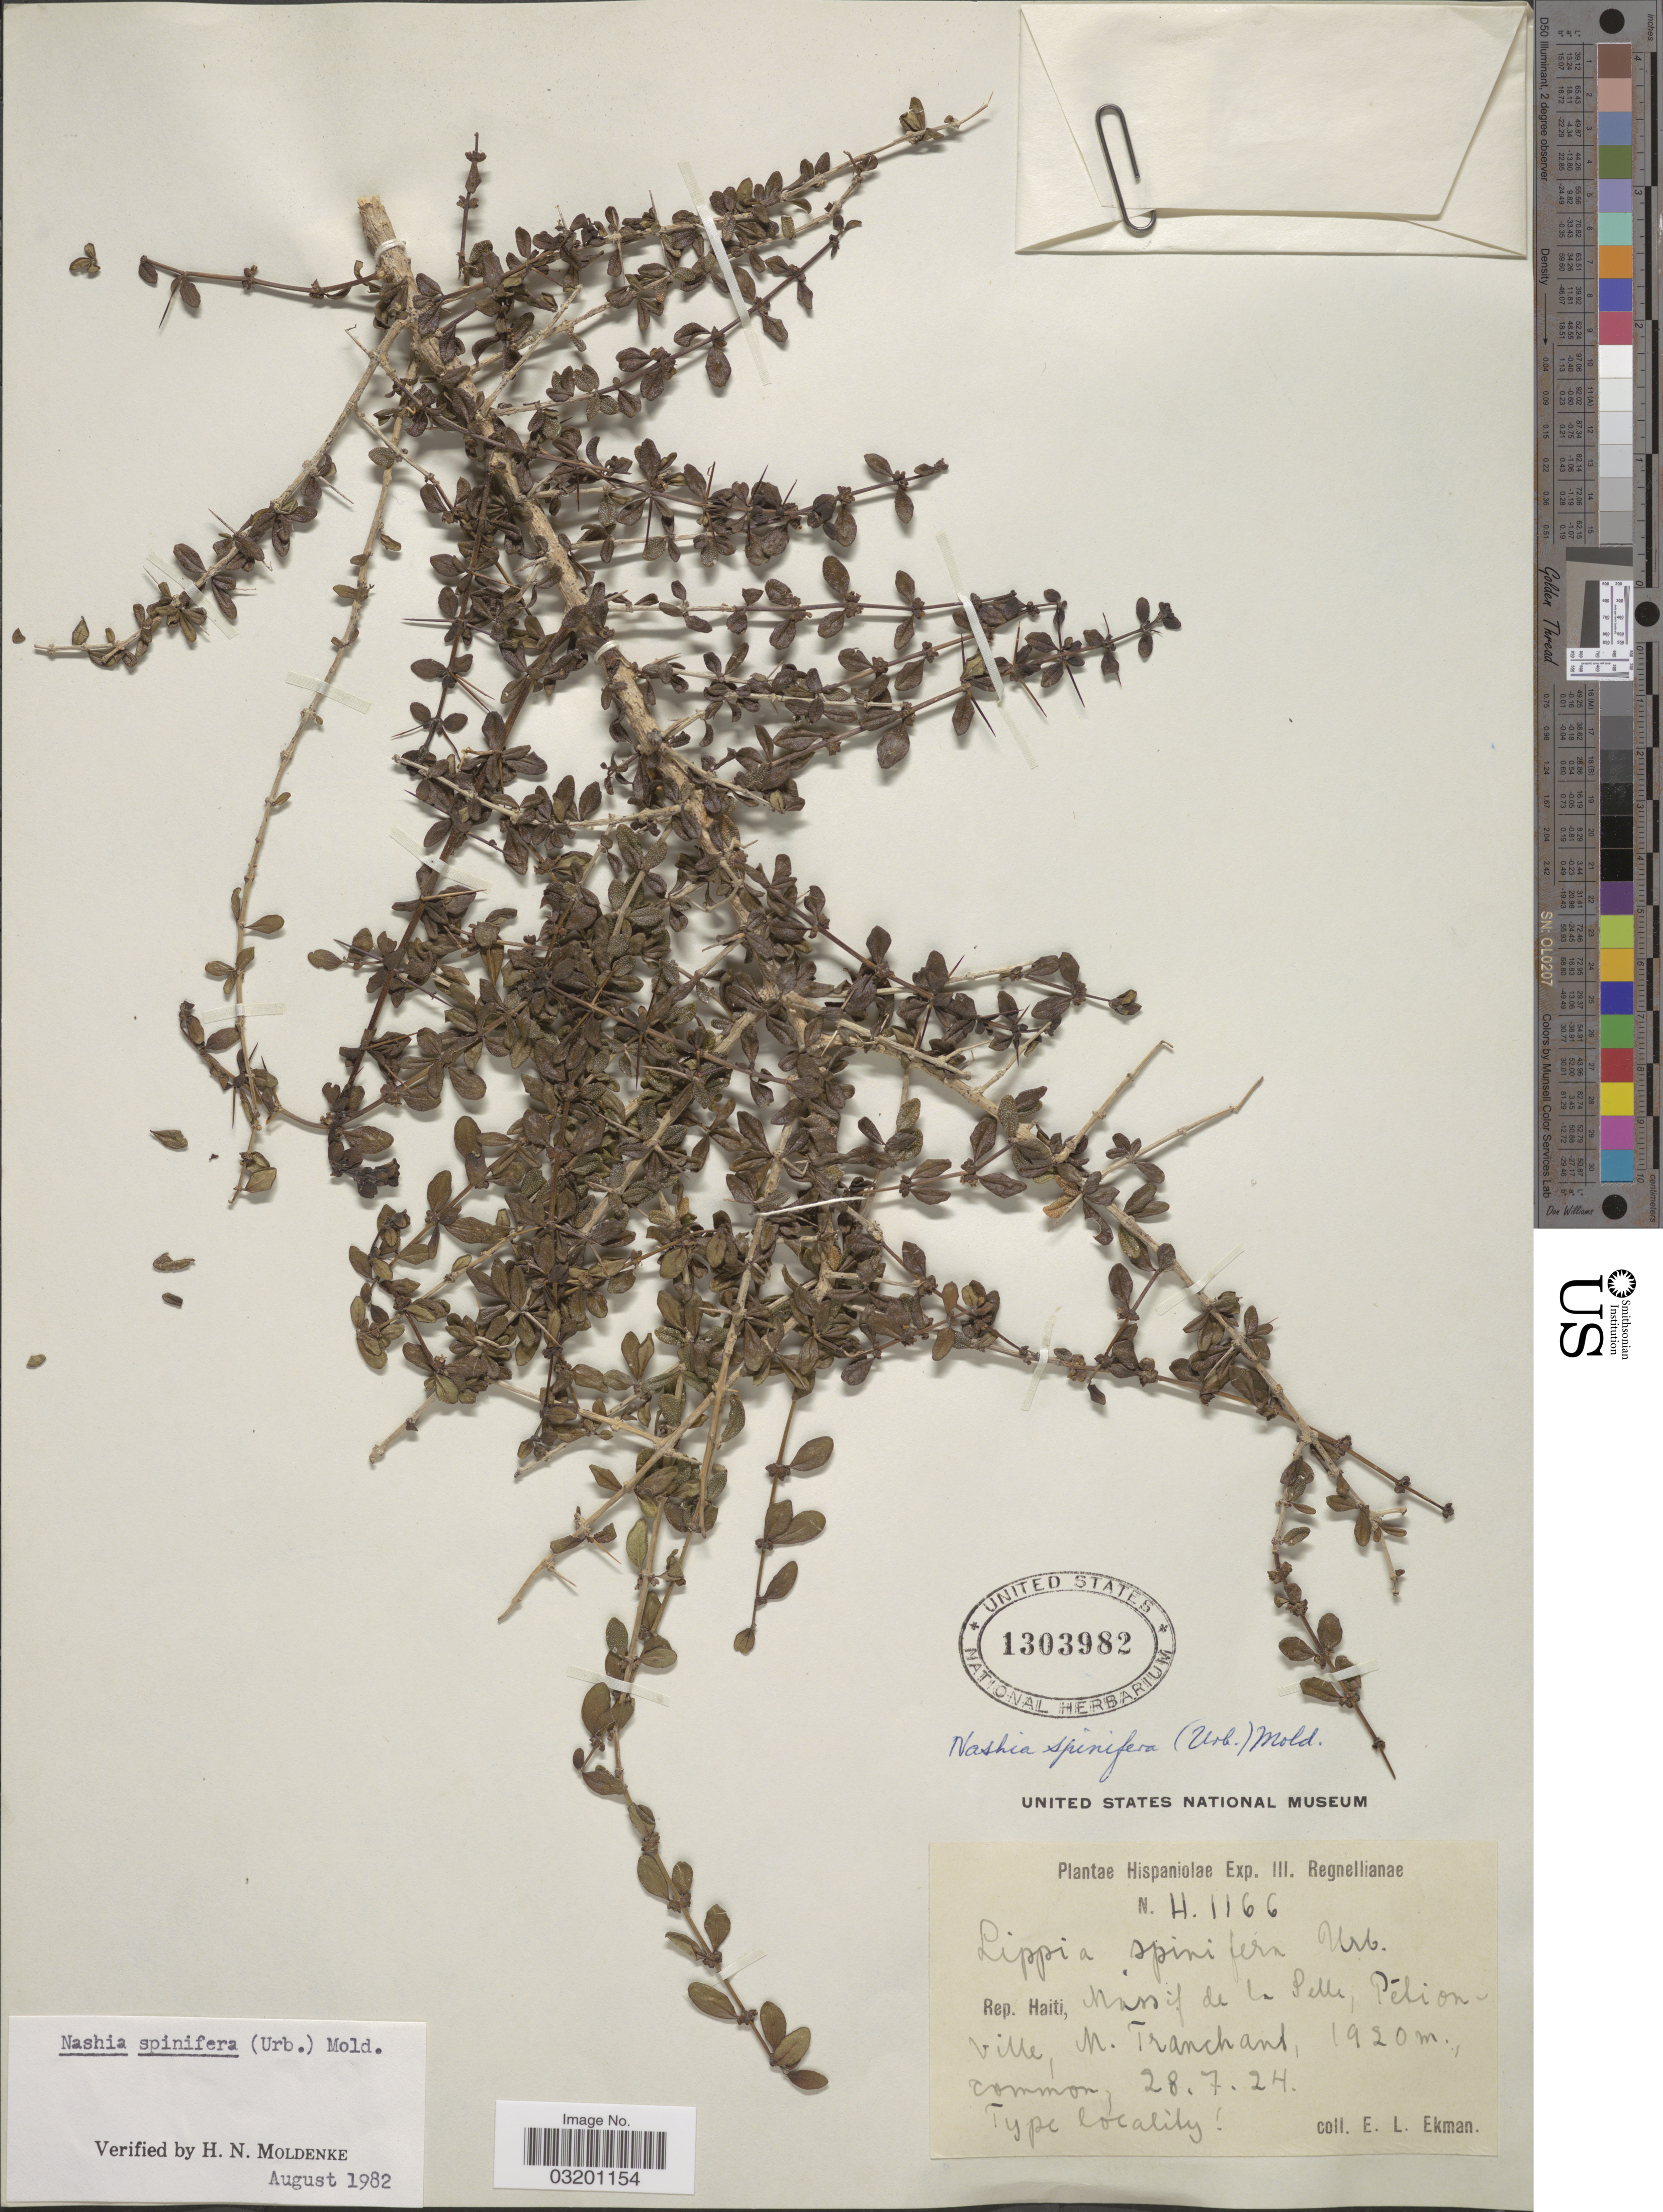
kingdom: Plantae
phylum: Tracheophyta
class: Magnoliopsida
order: Lamiales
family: Verbenaceae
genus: Nashia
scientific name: Nashia spinifera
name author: (Urb.) Moldenke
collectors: E. L. Ekman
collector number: H1166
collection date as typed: Transcribed d/m/y: 28/7/24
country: Haiti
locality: Hispaniolae. Massif de la Selle, Pétionville, N. Tranchand.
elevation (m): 1920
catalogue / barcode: US 1303982